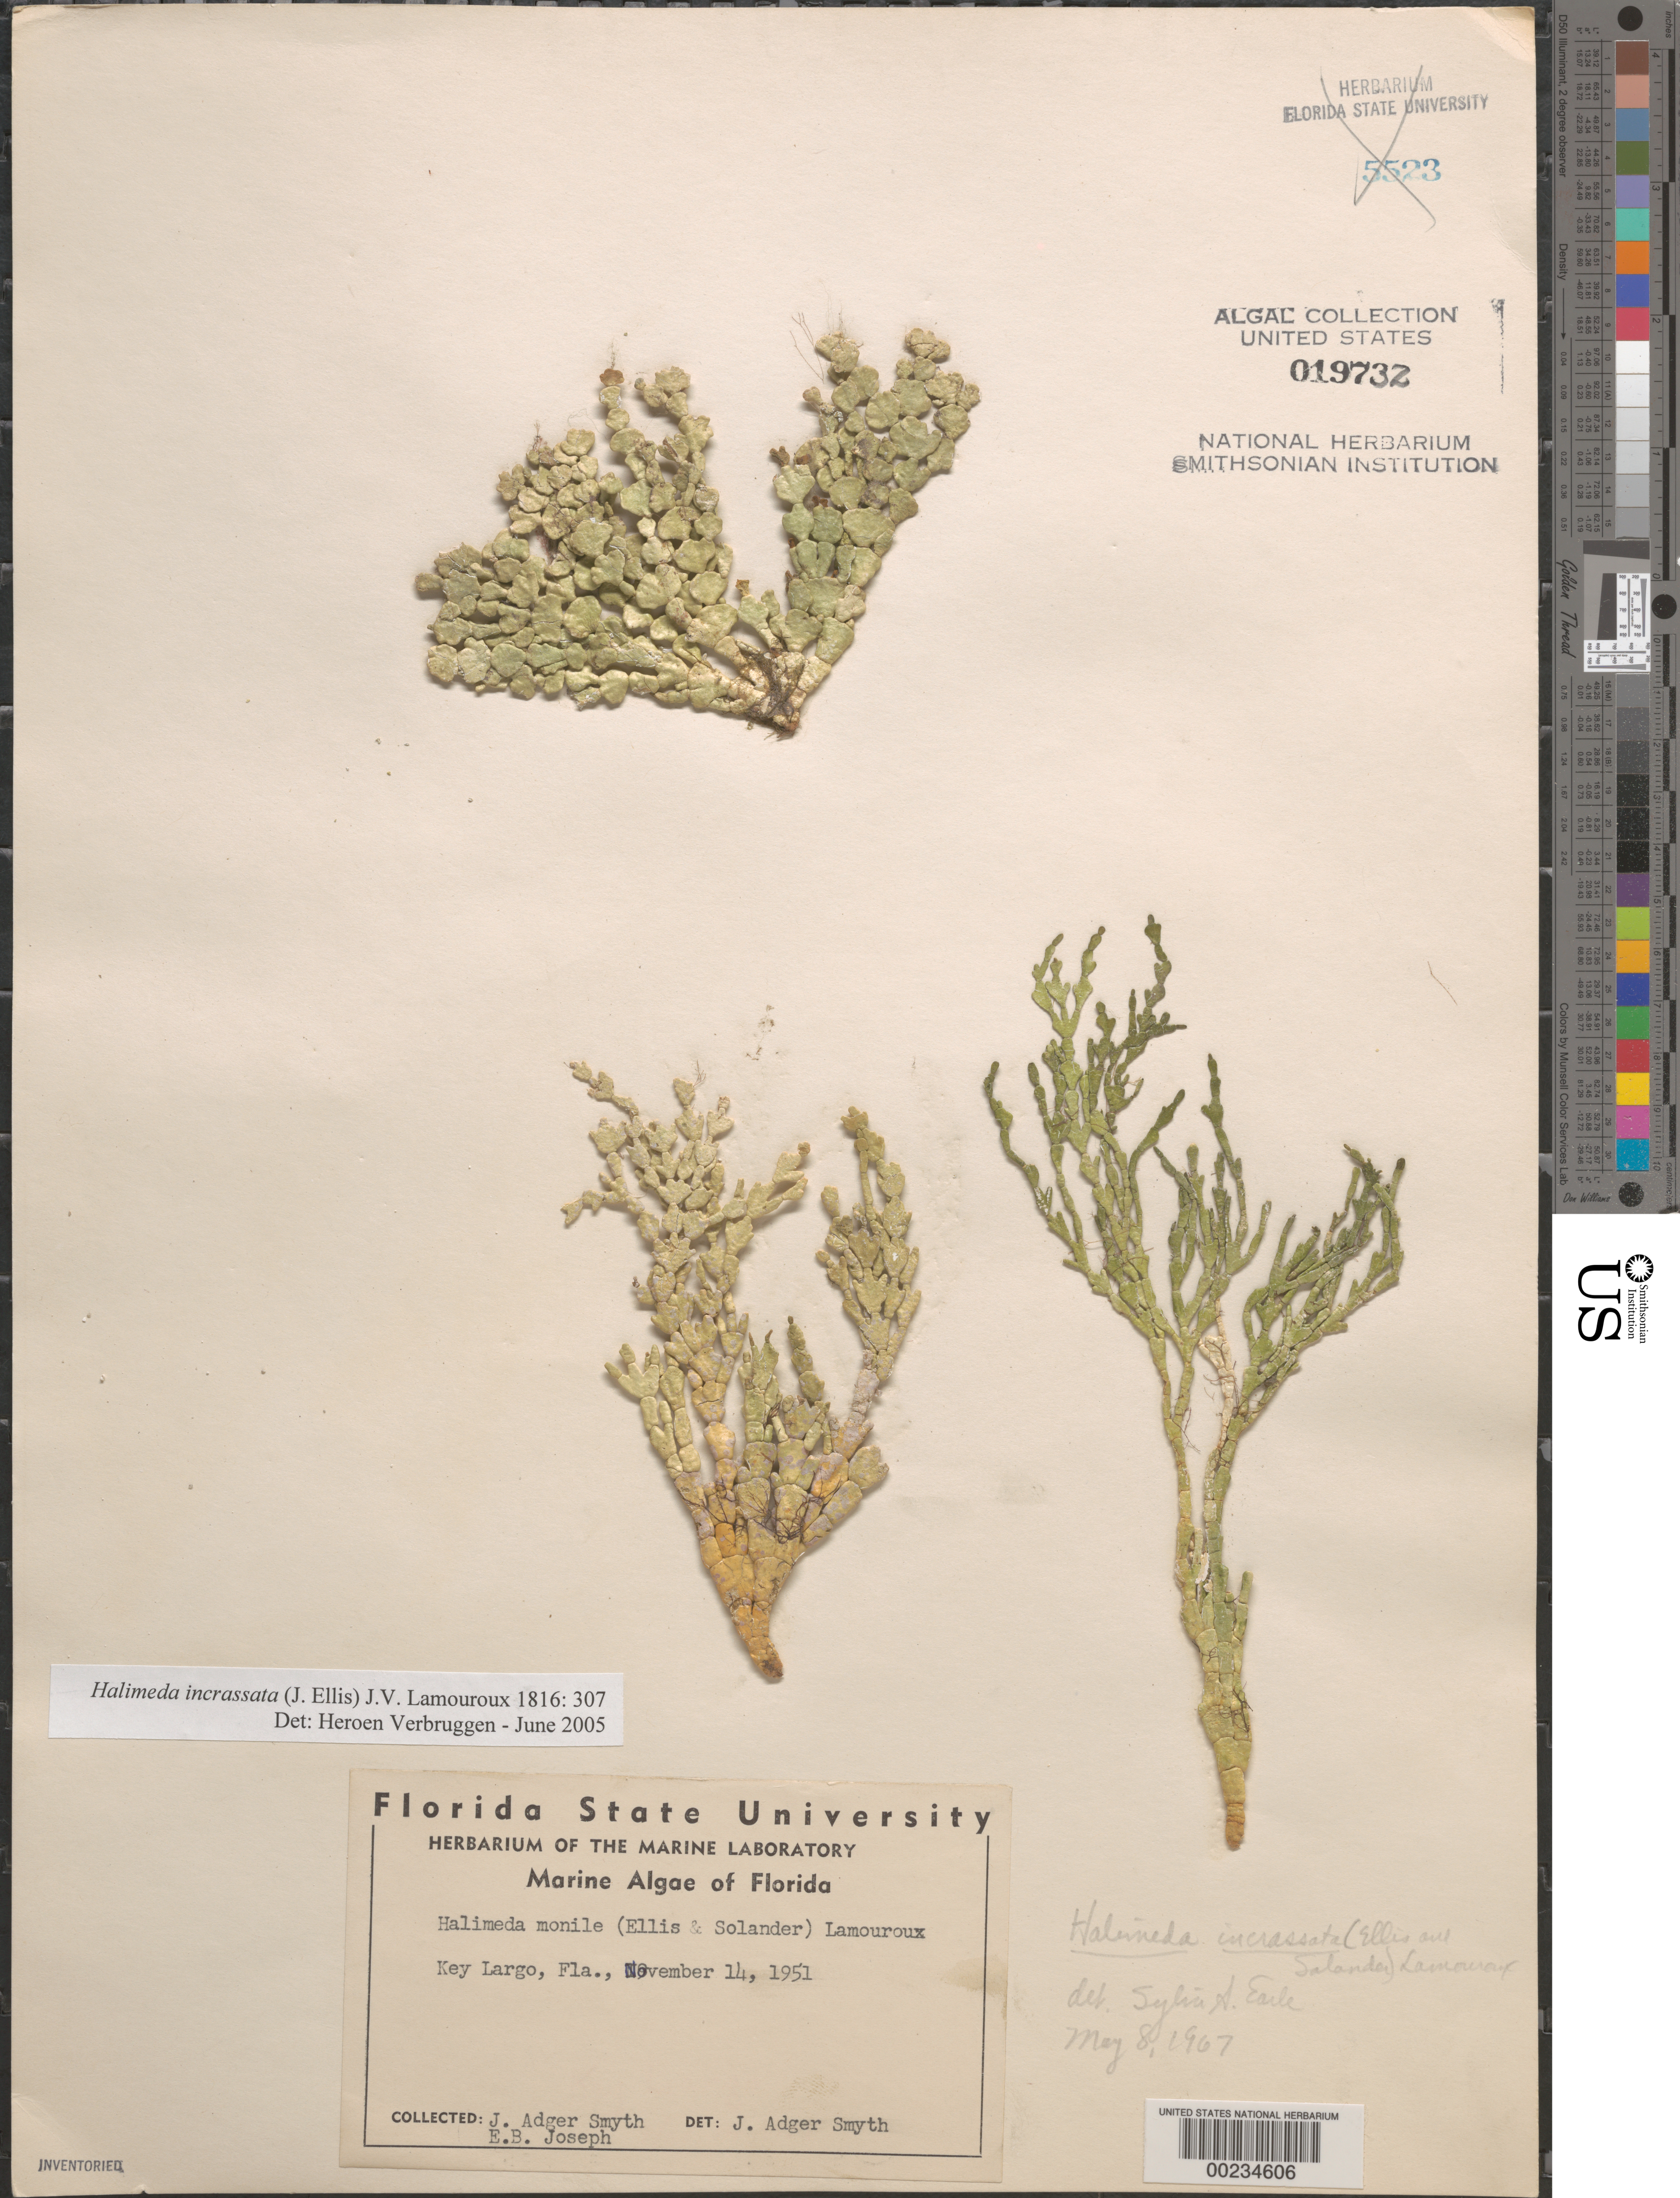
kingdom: Plantae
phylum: Chlorophyta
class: Ulvophyceae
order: Bryopsidales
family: Halimedaceae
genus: Halimeda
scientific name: Halimeda incrassata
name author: (J. Ellis) J.V.Lamouroux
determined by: Earle, S. A.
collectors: J. Smyth & E. Joseph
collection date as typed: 14 Nov 1951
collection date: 1951-11-14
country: United States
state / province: Florida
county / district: Monroe County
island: Key Largo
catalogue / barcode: US 19732